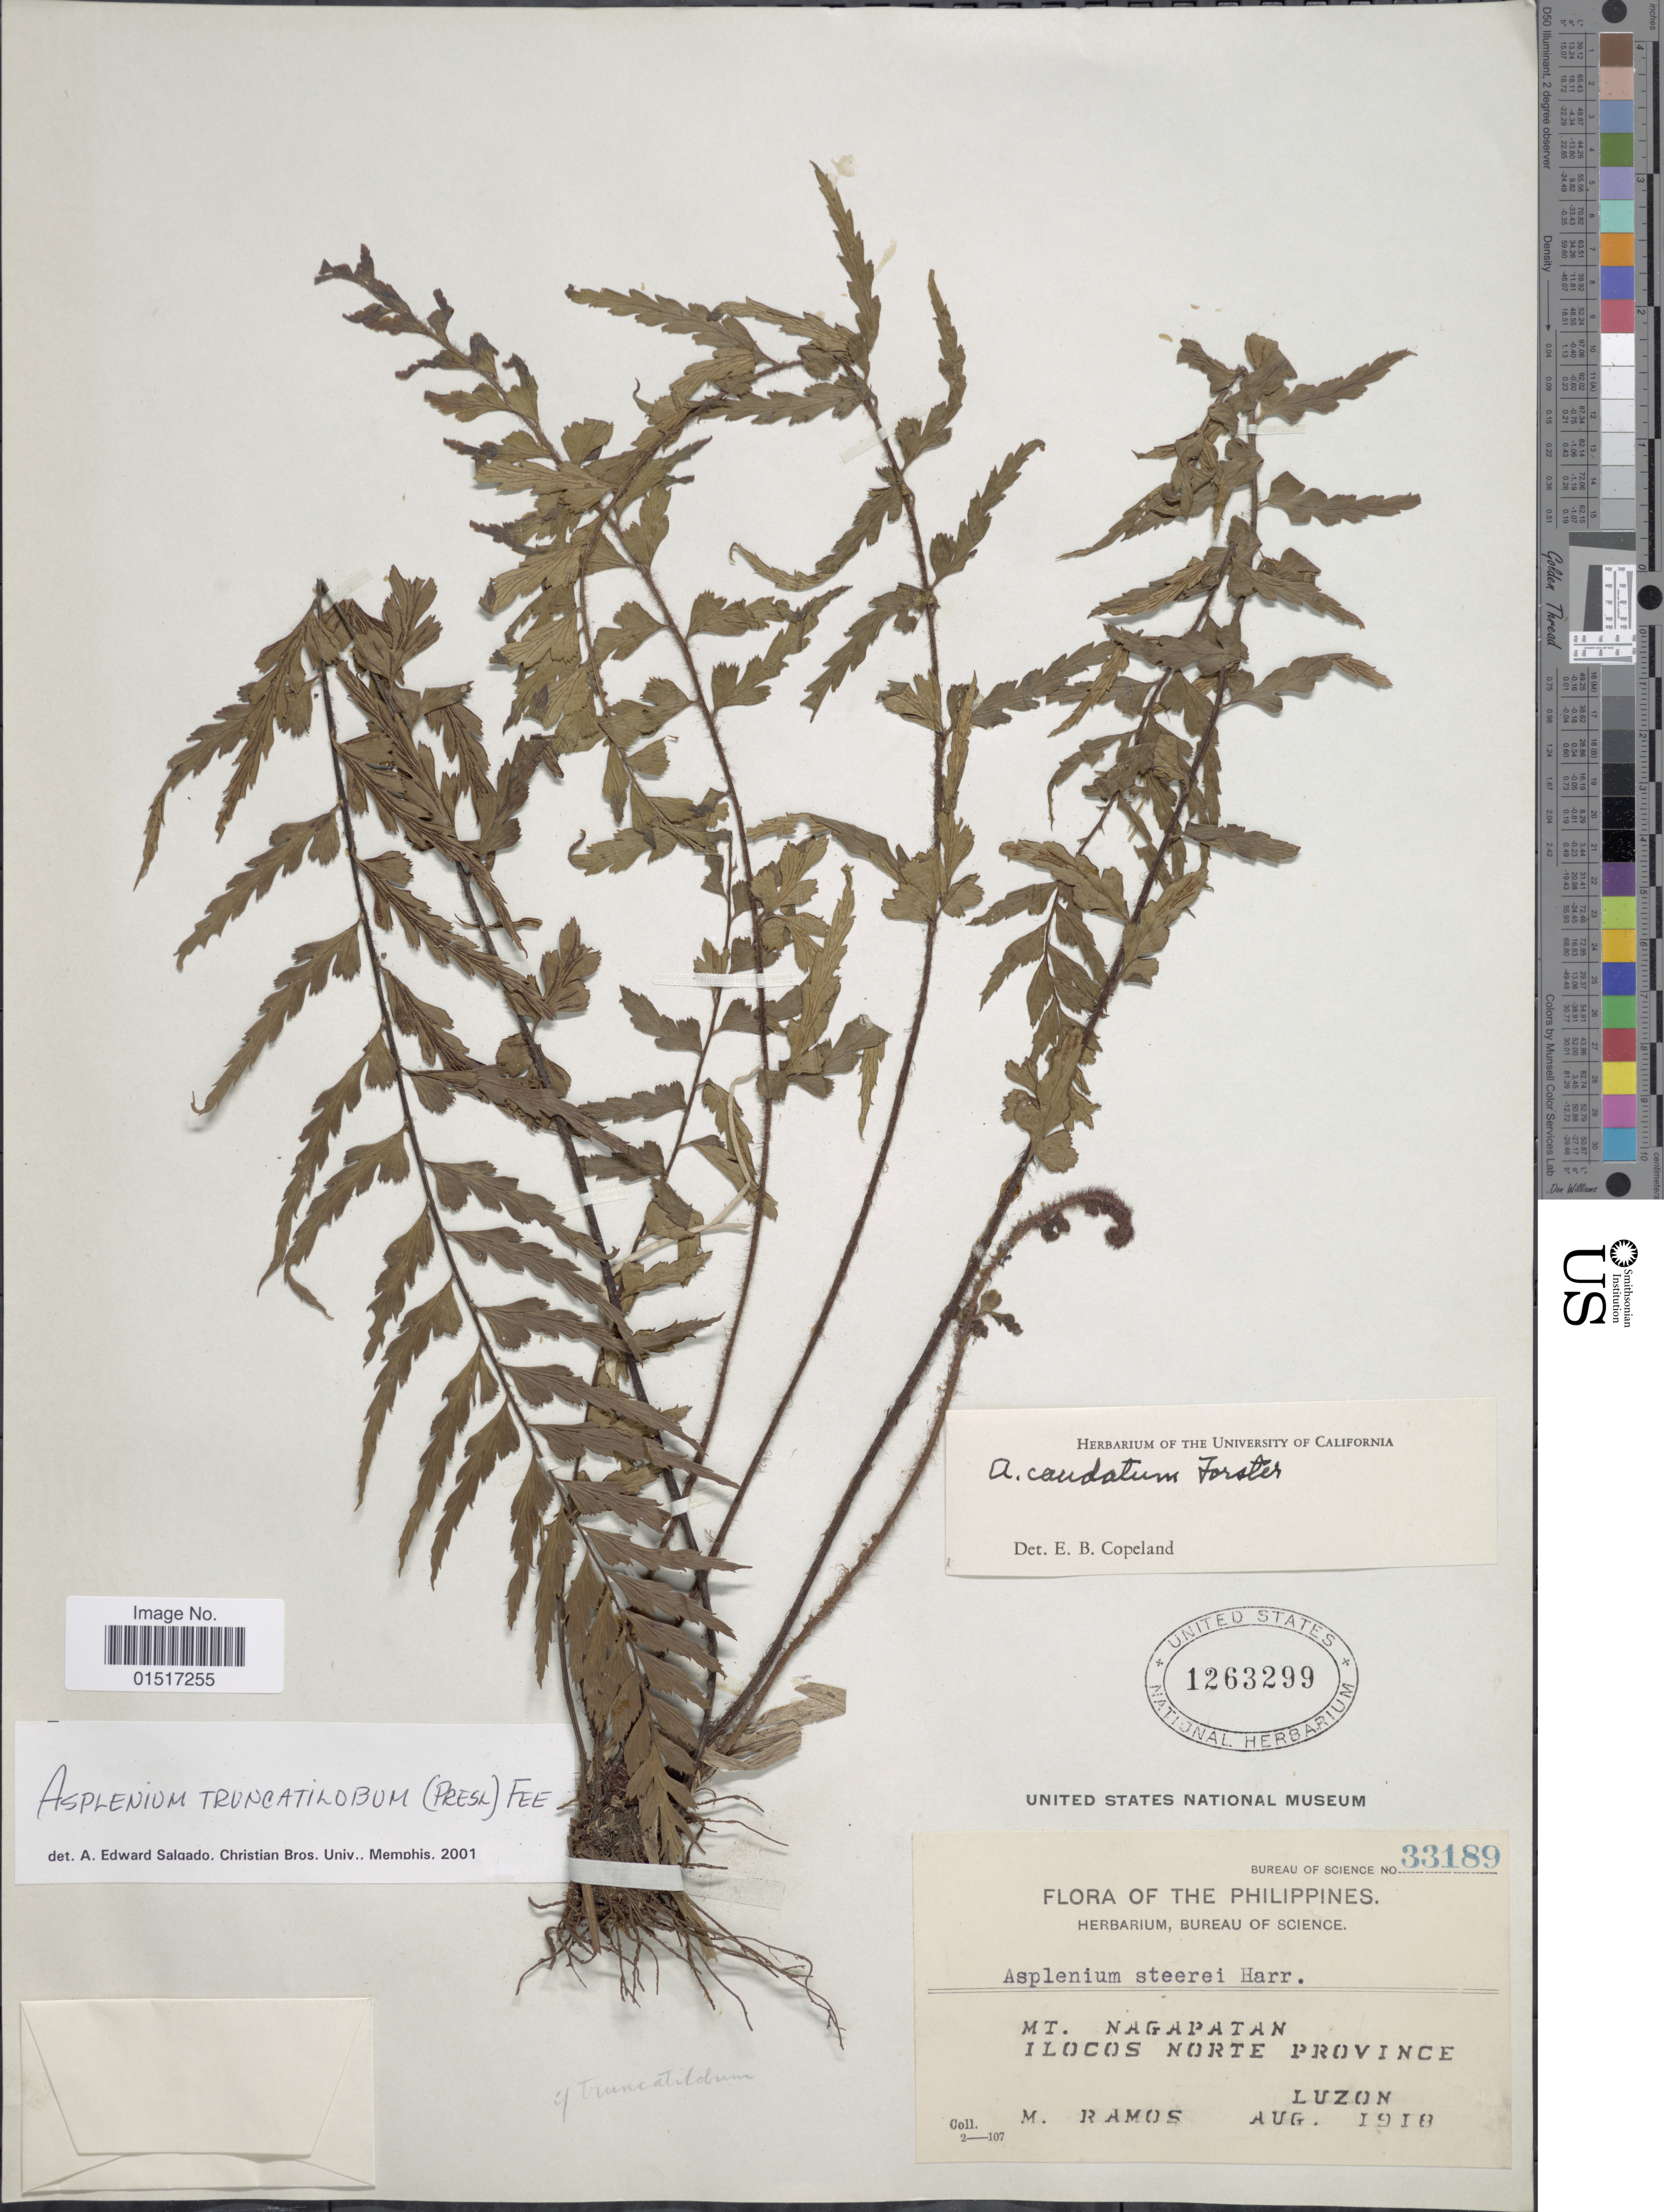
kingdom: Plantae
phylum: Tracheophyta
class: Polypodiopsida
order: Polypodiales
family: Aspleniaceae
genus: Asplenium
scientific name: Asplenium truncatilobum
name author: (C. Presl) Fée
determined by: Salgado, A. E.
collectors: M. Ramos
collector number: Bureau of Science 33189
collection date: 1918-08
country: Philippines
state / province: Ilocos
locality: Mt. Nagapatan. Ilocos Norte Province. Luzon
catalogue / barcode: US 1263299